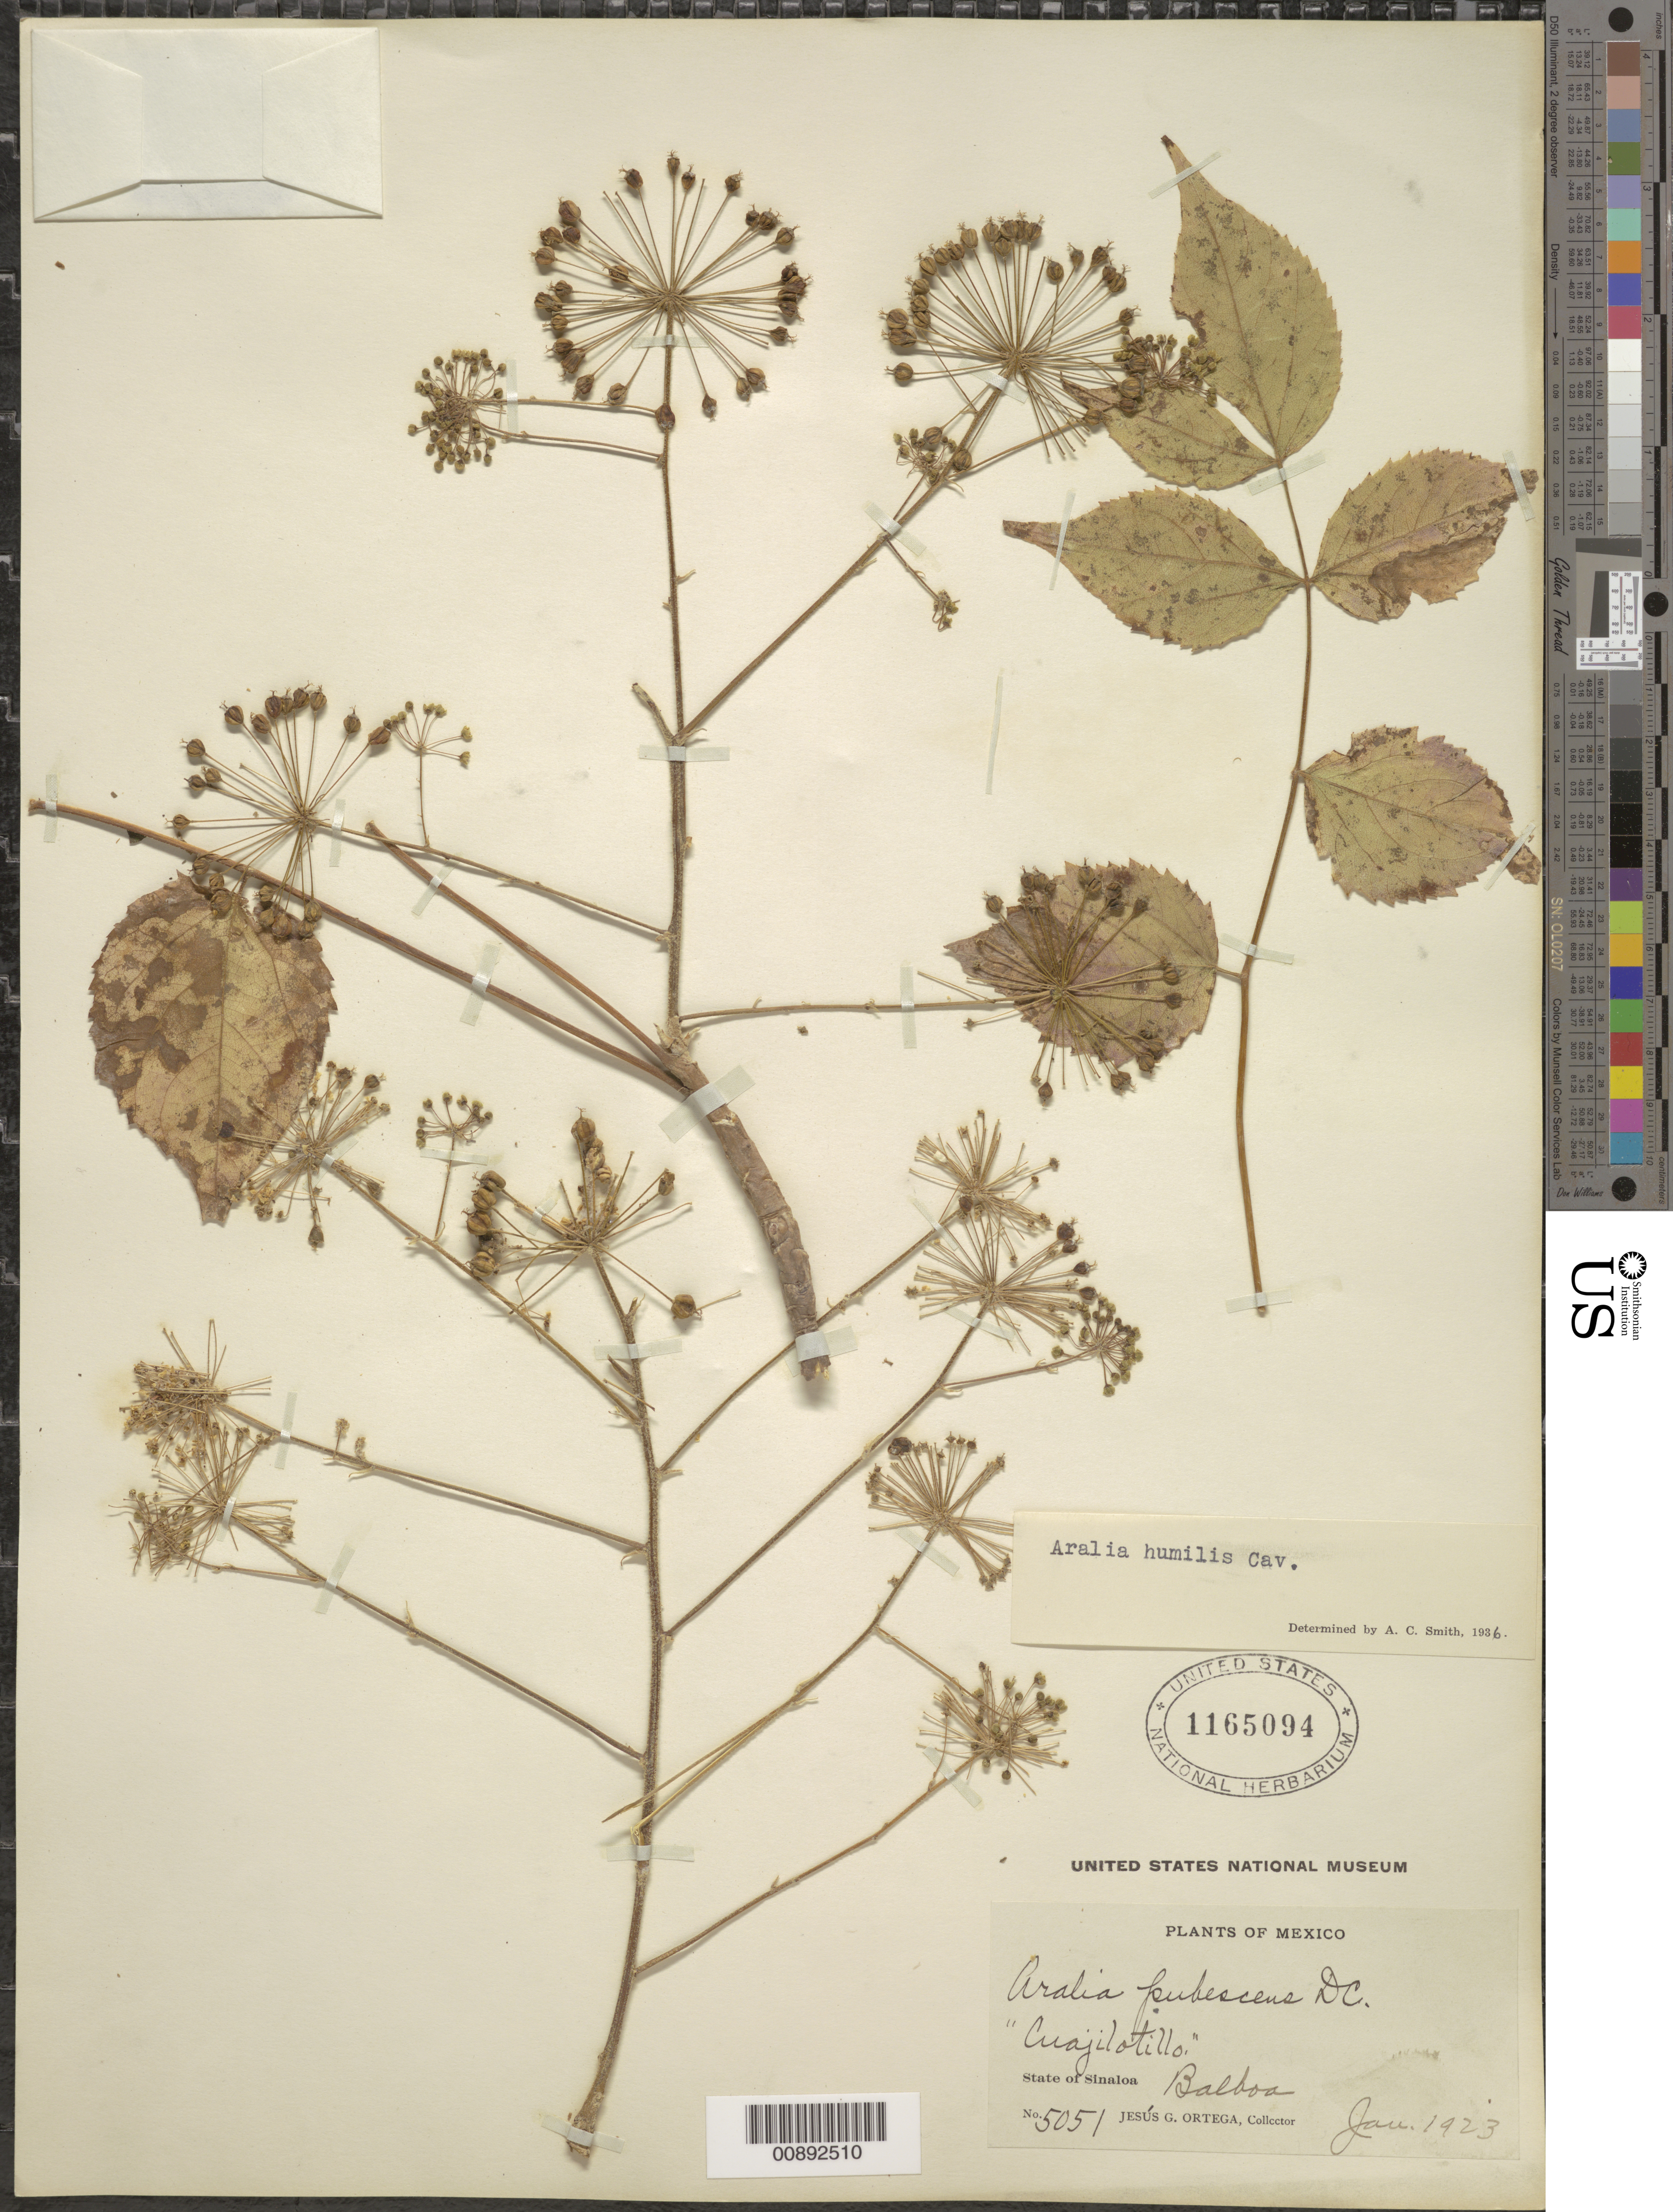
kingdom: Plantae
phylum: Tracheophyta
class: Magnoliopsida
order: Apiales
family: Araliaceae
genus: Aralia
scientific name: Aralia humilis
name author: Cav.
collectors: J. Ortega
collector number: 5051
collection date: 1923-01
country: Mexico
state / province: Sinaloa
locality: Balboa.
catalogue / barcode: US 1165094